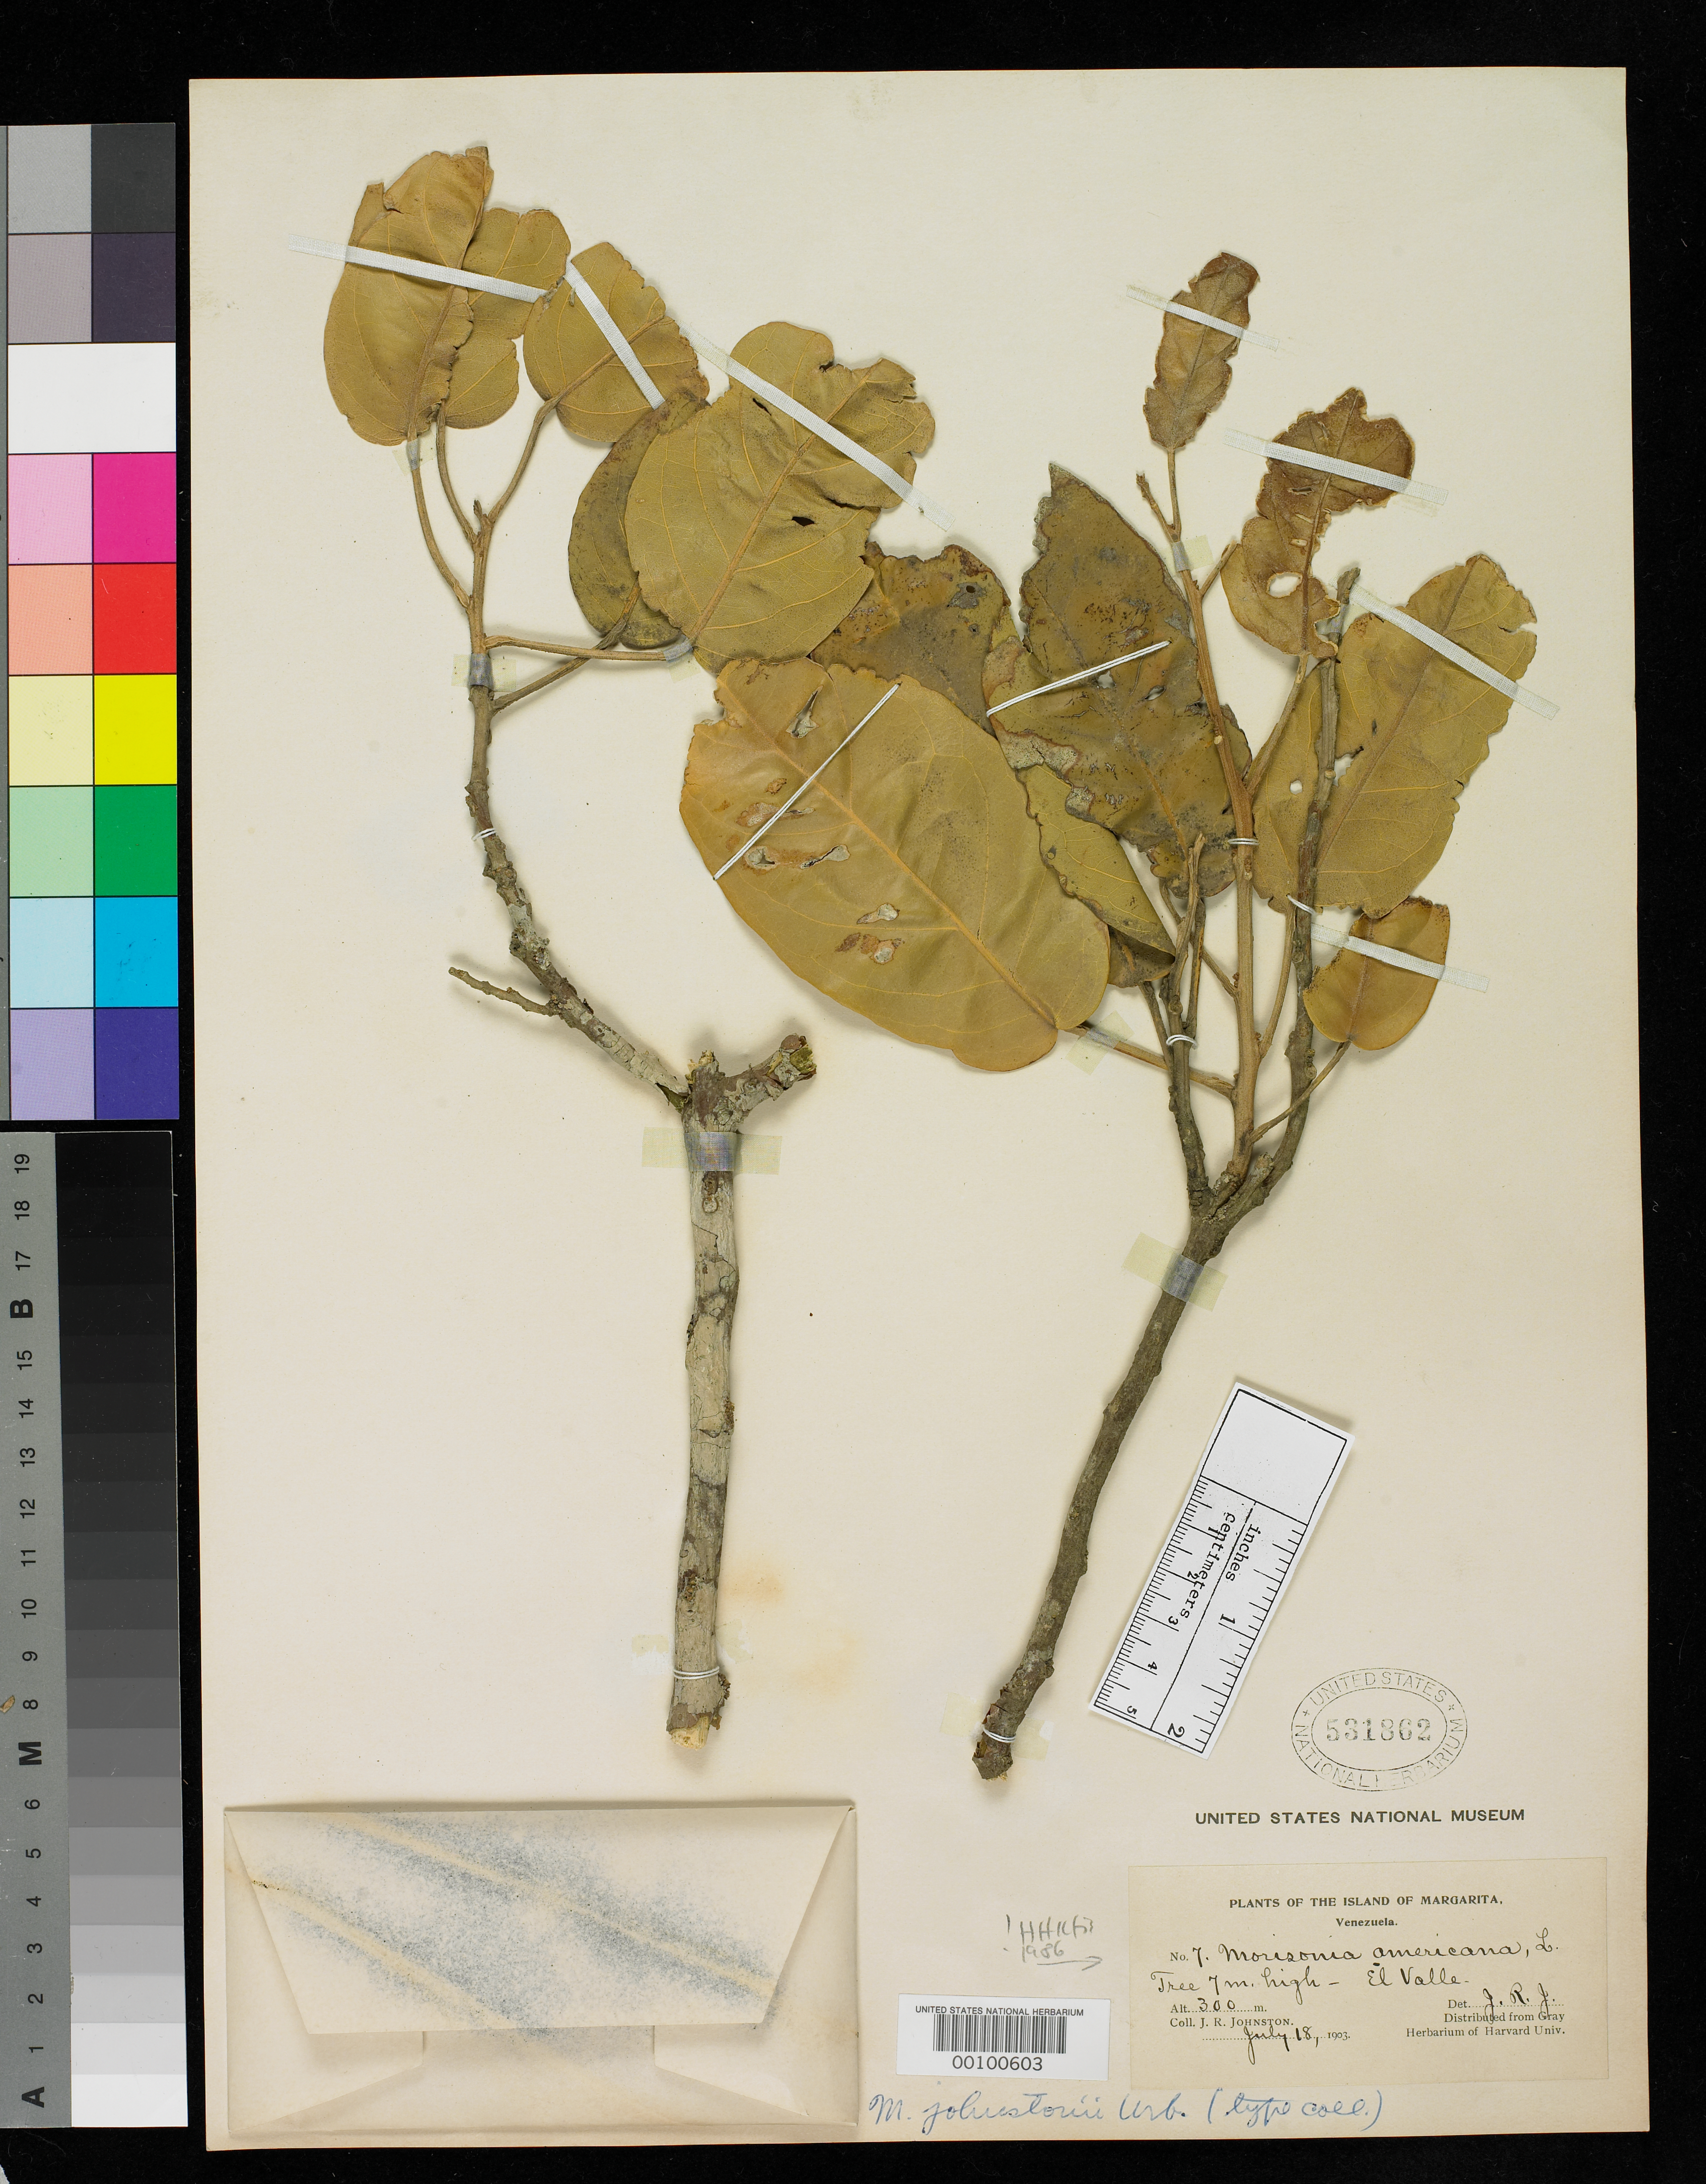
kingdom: Plantae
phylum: Tracheophyta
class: Magnoliopsida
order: Brassicales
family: Capparaceae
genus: Morisonia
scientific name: Morisonia johnstonii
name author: Urb.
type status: Isotype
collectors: J. Johnston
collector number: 7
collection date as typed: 18 Jul 1903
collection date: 1903-07-18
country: Colombia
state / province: Valle del Cauca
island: Margarita Island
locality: El Valle.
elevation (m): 300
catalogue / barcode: US 531862